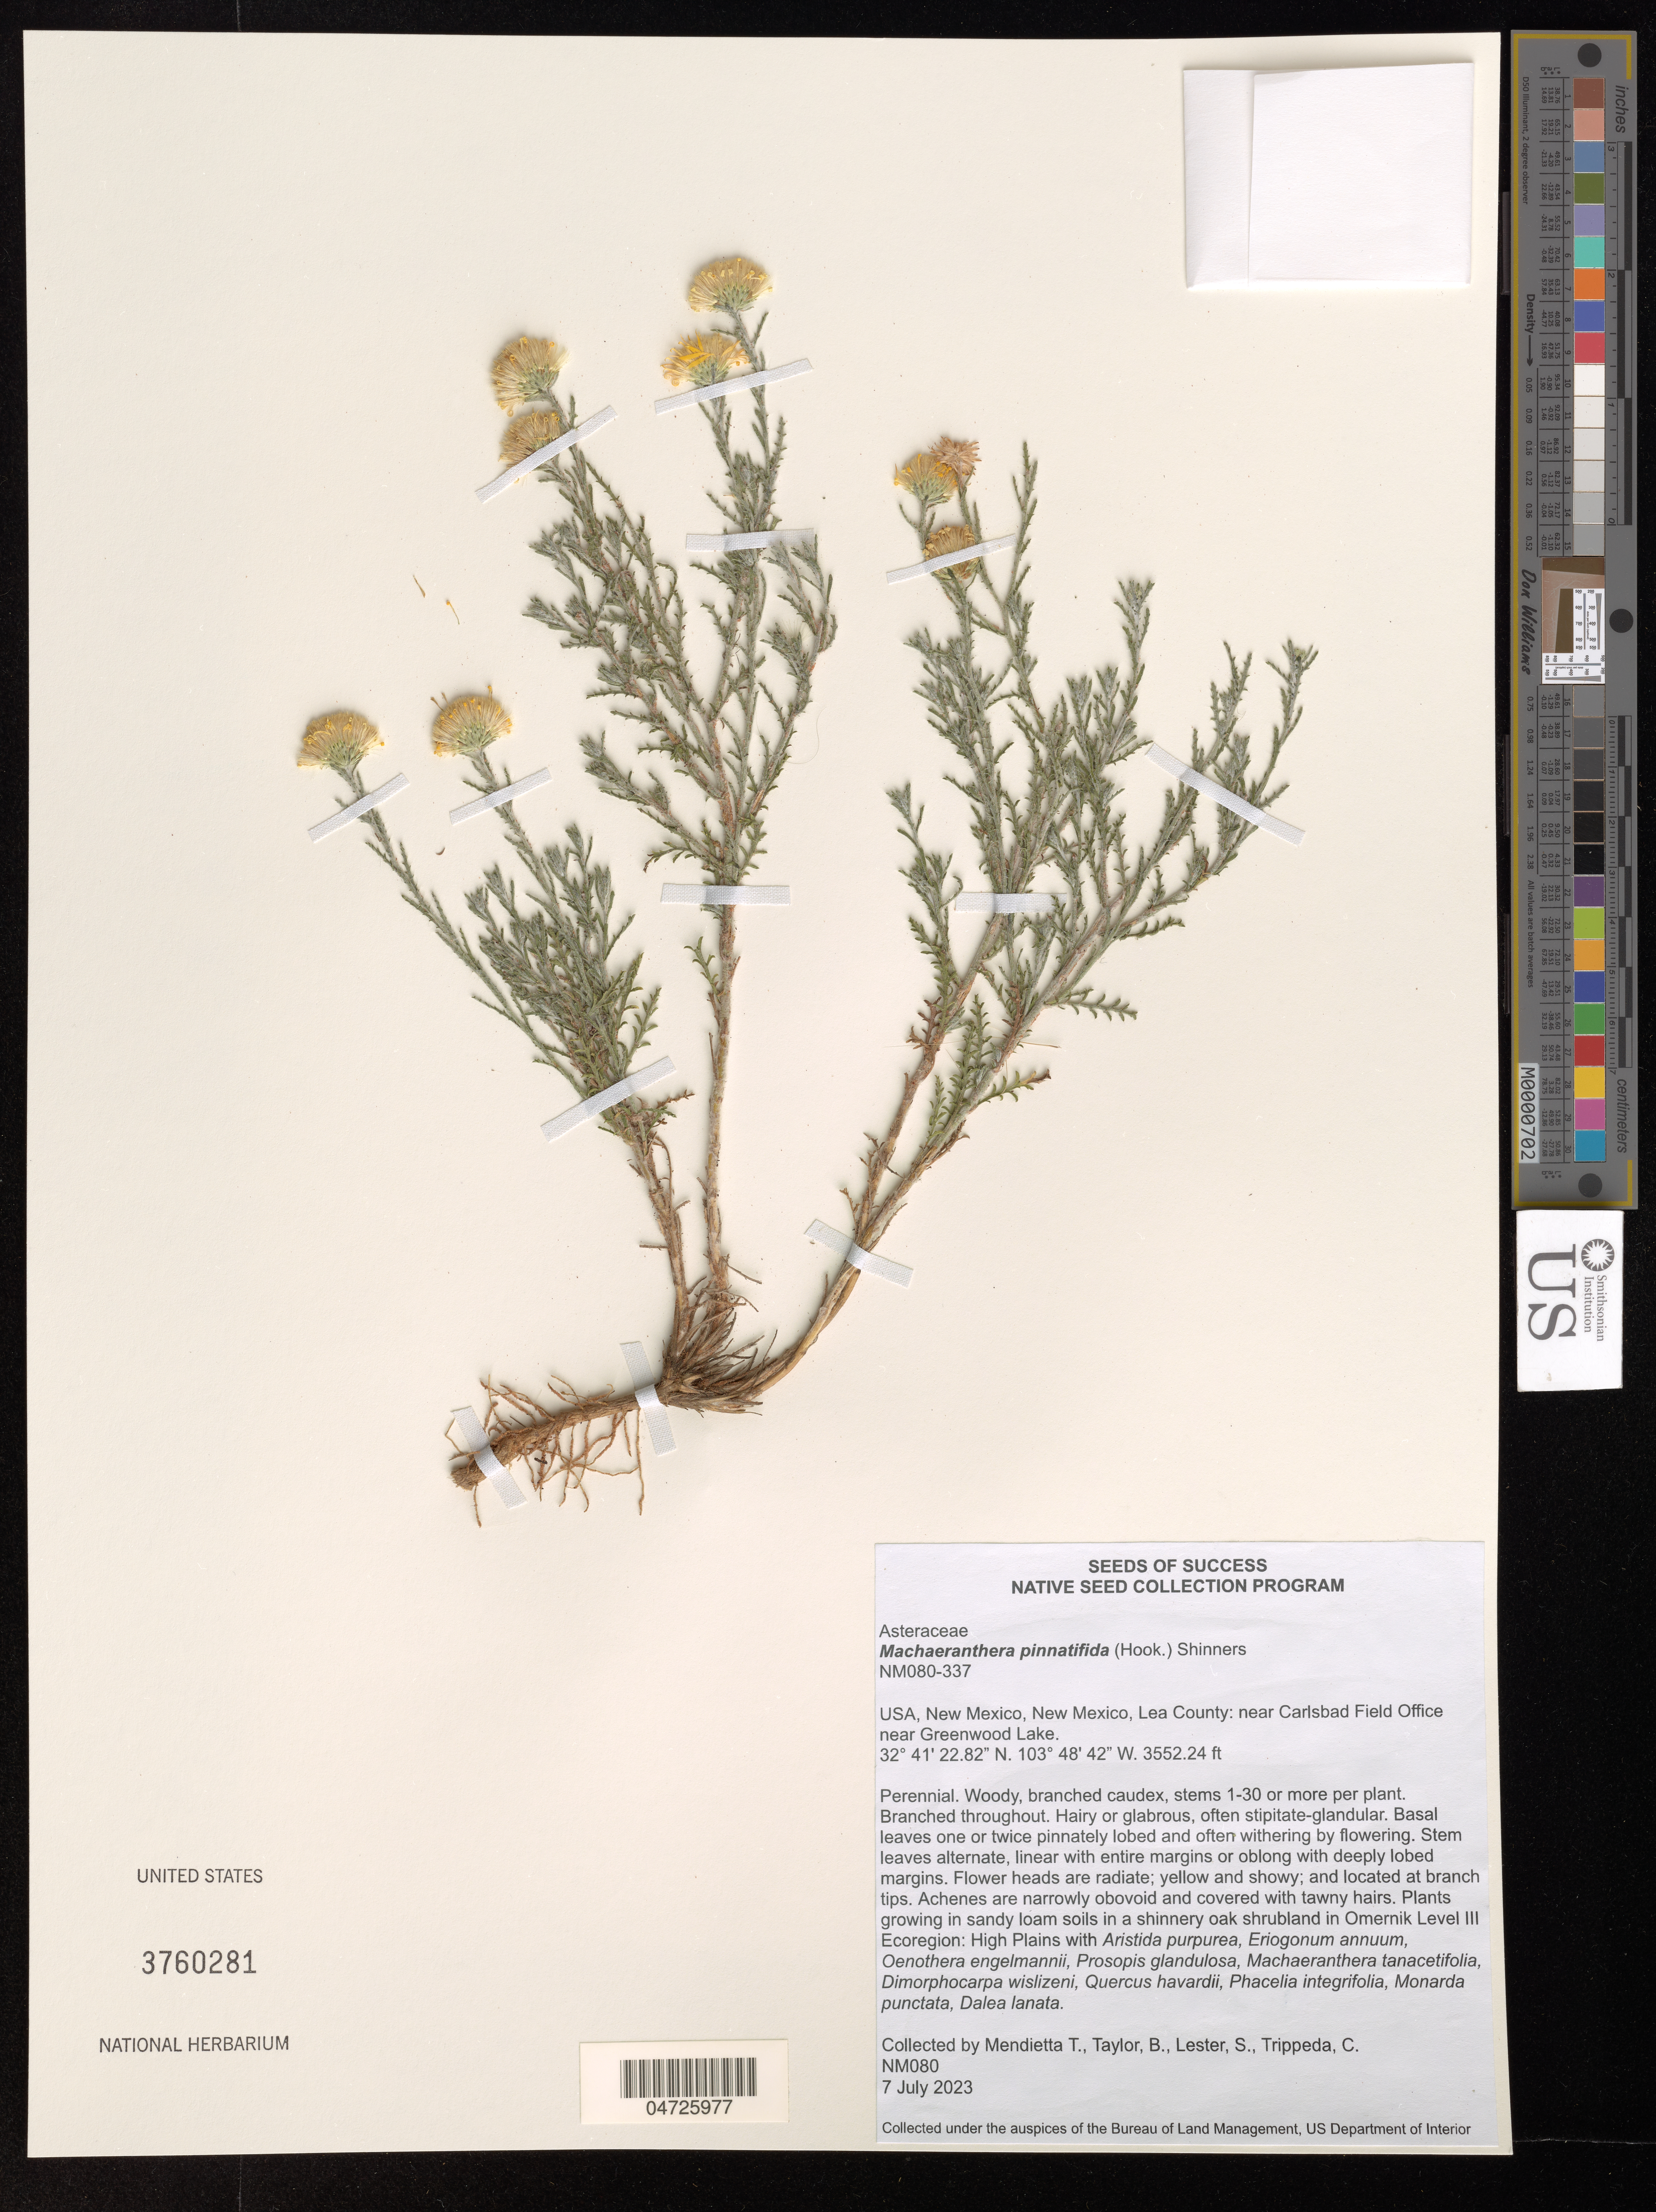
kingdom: Plantae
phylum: Tracheophyta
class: Magnoliopsida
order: Asterales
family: Asteraceae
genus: Machaeranthera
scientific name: Machaeranthera pinnatifida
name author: (Hook.) Shinners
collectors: T. Mendietta & B. Taylor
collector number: NM080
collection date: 2023-07-07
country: United States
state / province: New Mexico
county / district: Lea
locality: Lea County: near Carlsbad Field Office near Greenwood Lake.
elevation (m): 1082.72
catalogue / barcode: US 3760281